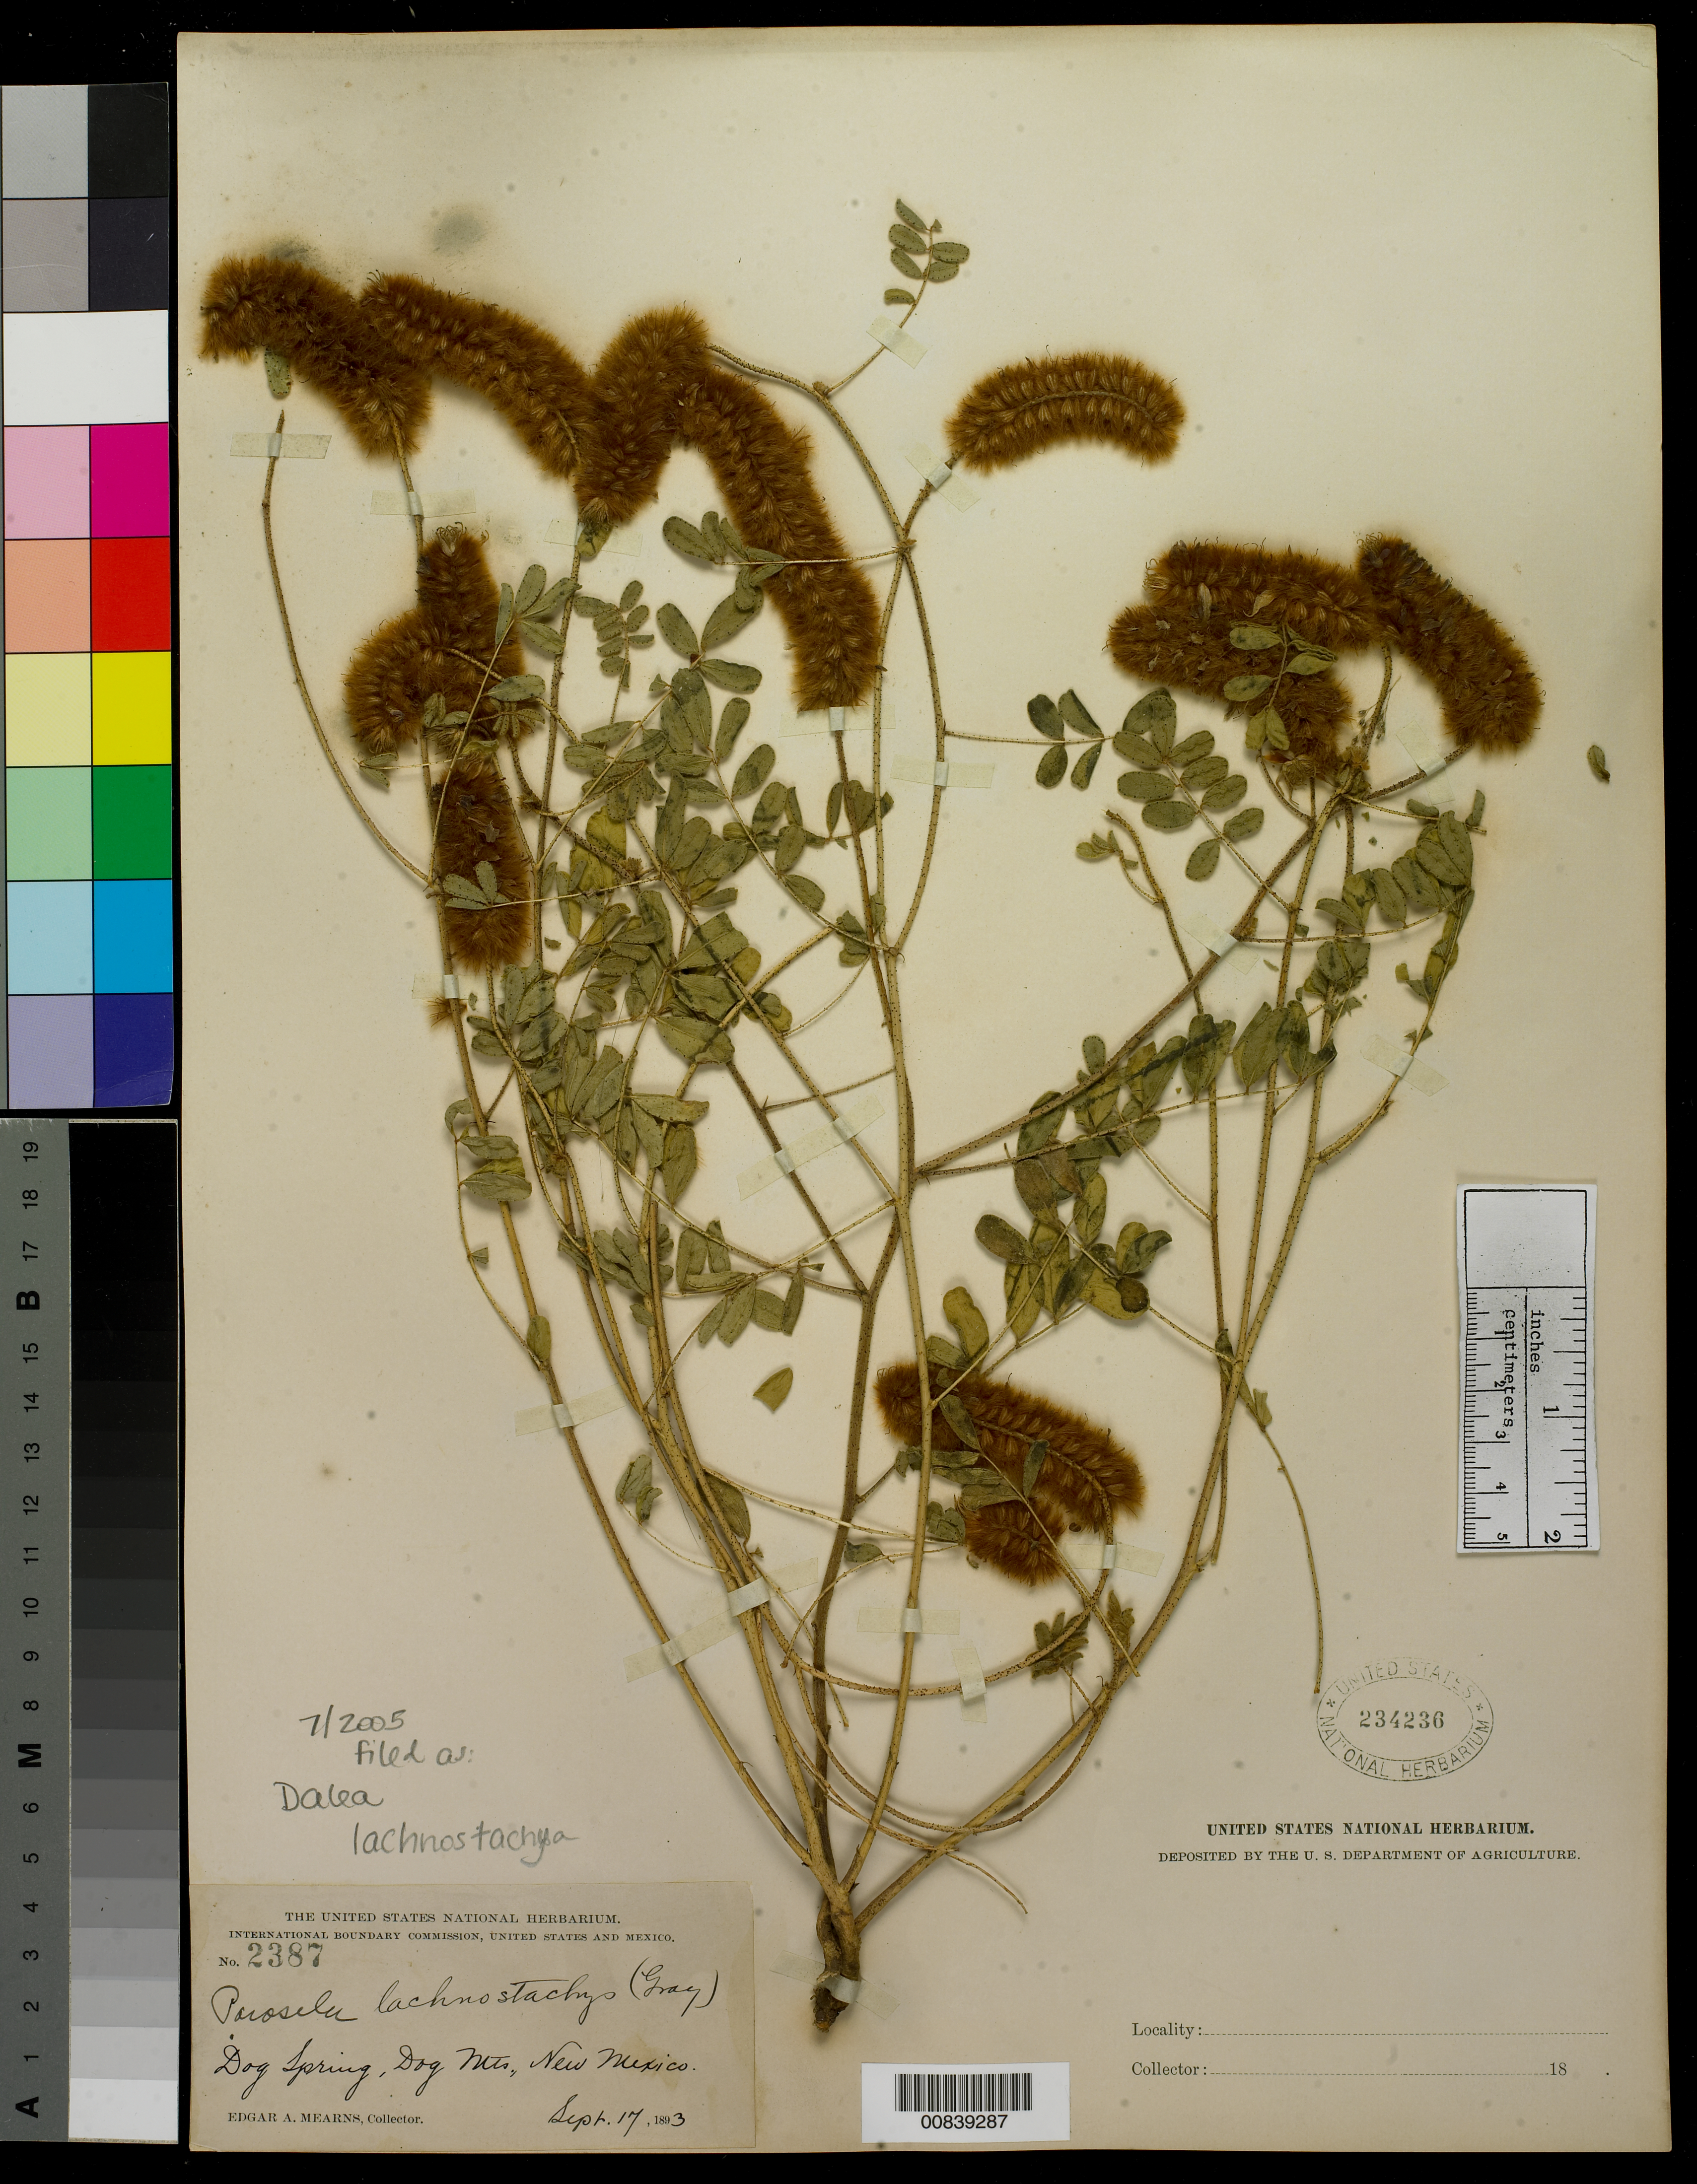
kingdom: Plantae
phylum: Tracheophyta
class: Magnoliopsida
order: Fabales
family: Fabaceae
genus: Dalea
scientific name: Dalea lachnostachys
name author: A. Gray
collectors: E. A. Mearns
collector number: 2387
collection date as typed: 17 Sep 1893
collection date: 1893-09-17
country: United States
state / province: New Mexico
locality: Dog Spring, Dog Mts., New Mexico.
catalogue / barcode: US 234236